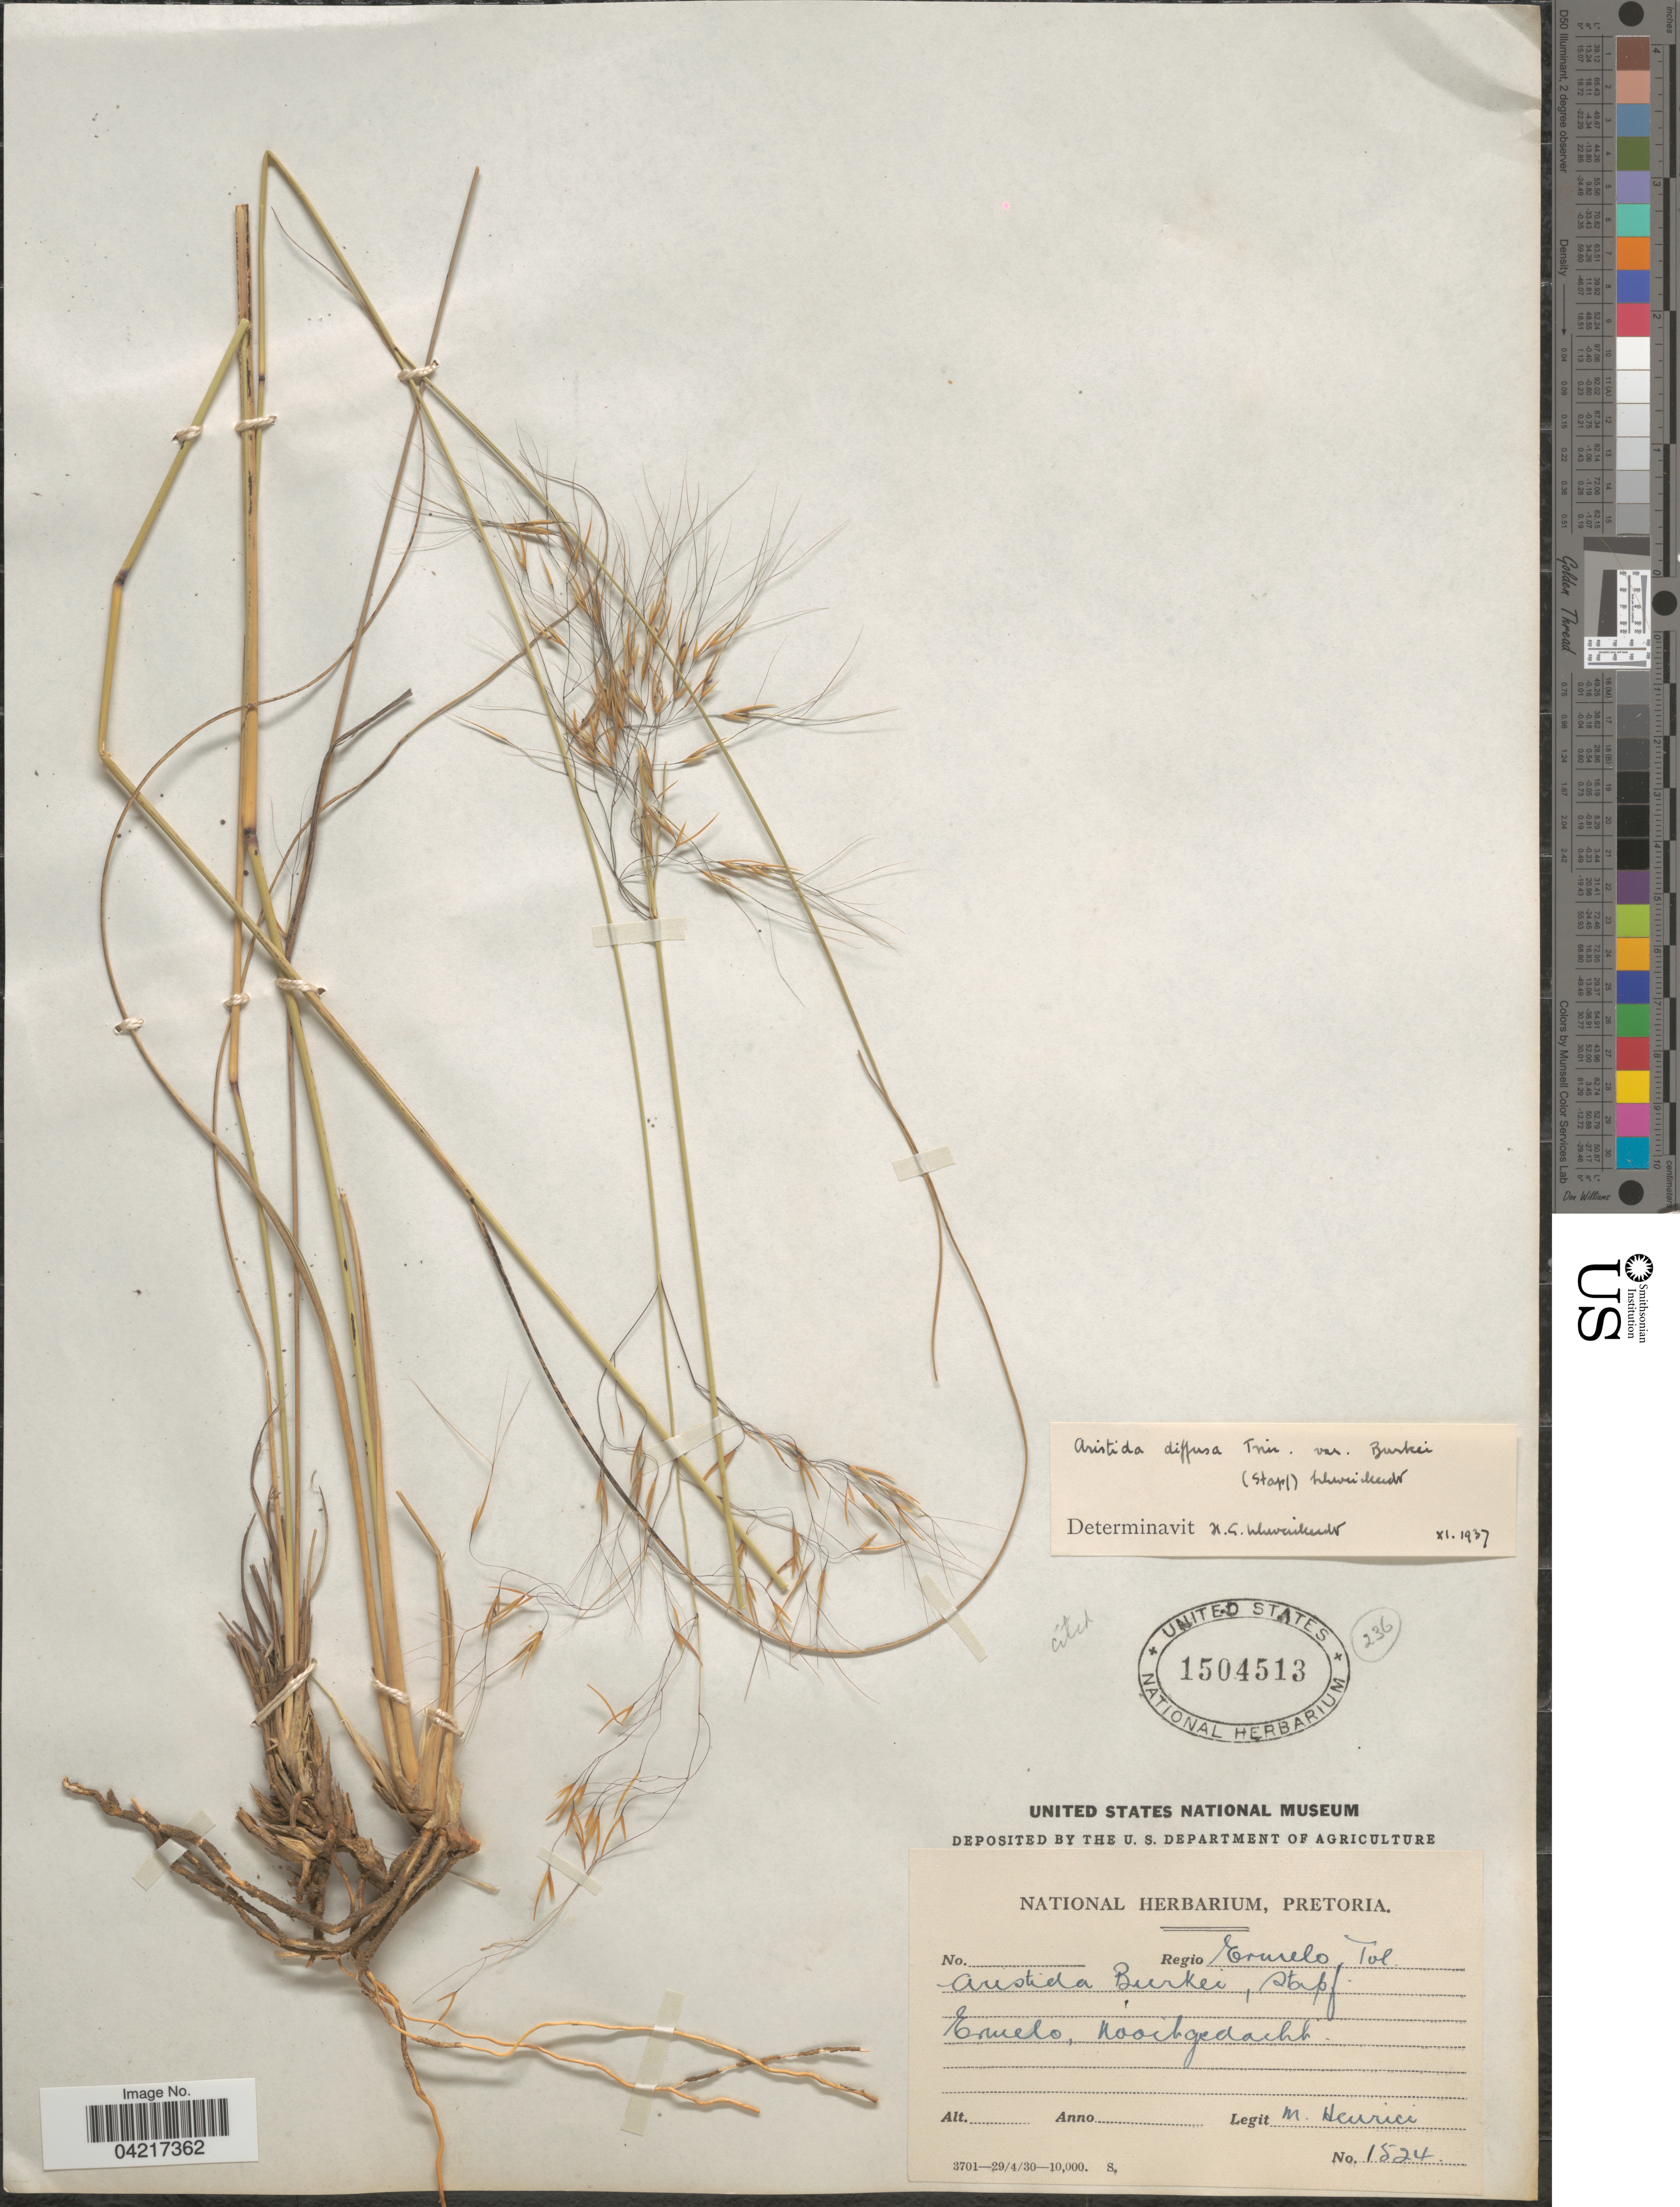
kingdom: Plantae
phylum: Tracheophyta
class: Liliopsida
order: Poales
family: Poaceae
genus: Aristida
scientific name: Aristida diffusa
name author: Trin.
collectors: M. Henrici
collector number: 1524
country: South Africa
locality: Regio Ermelo, Tvl. Ermelo, Nooitgedacht.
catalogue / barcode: US 1504513